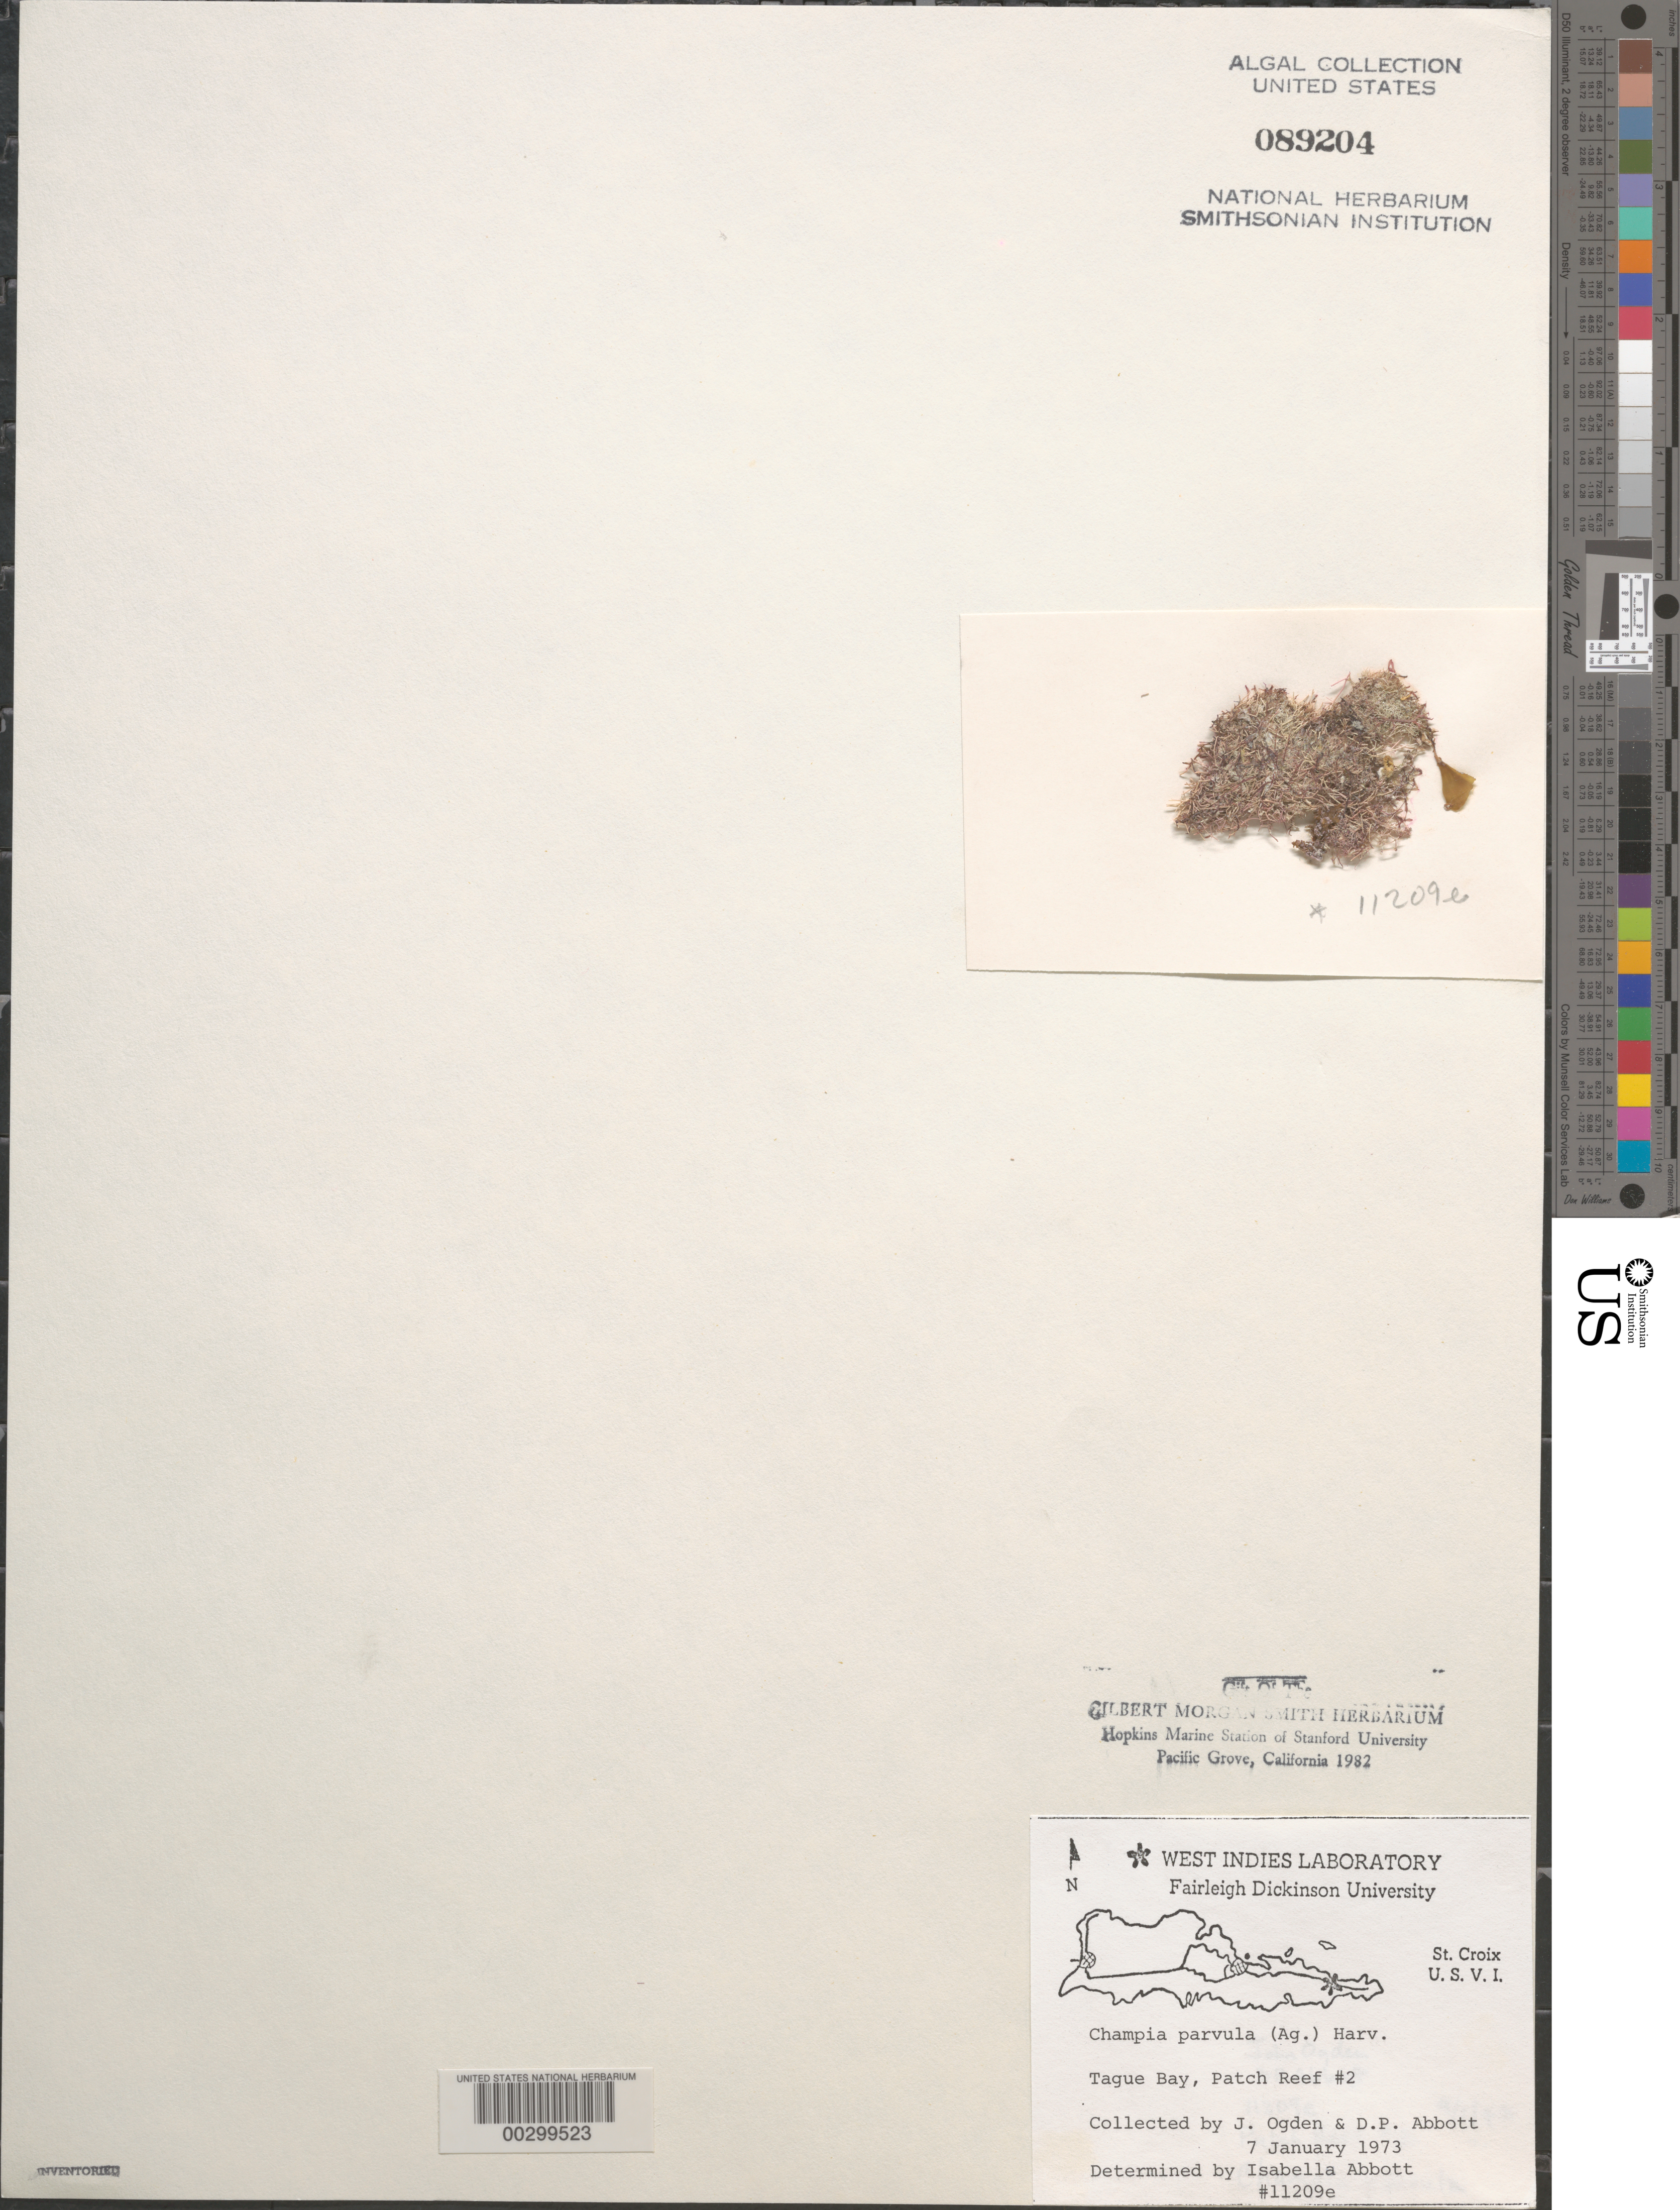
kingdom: Plantae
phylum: Rhodophyta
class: Florideophyceae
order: Rhodymeniales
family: Champiaceae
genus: Champia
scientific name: Champia parvula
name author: (C. Agardh) Harv.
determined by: Abbott, Isabella A.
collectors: J. Ogden & D. P. Abbott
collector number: IAA 11209e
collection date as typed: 07 Jan 1973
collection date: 1973-01-07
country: U.S. Virgin Islands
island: St. Croix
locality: Tague Bay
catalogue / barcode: US 89204